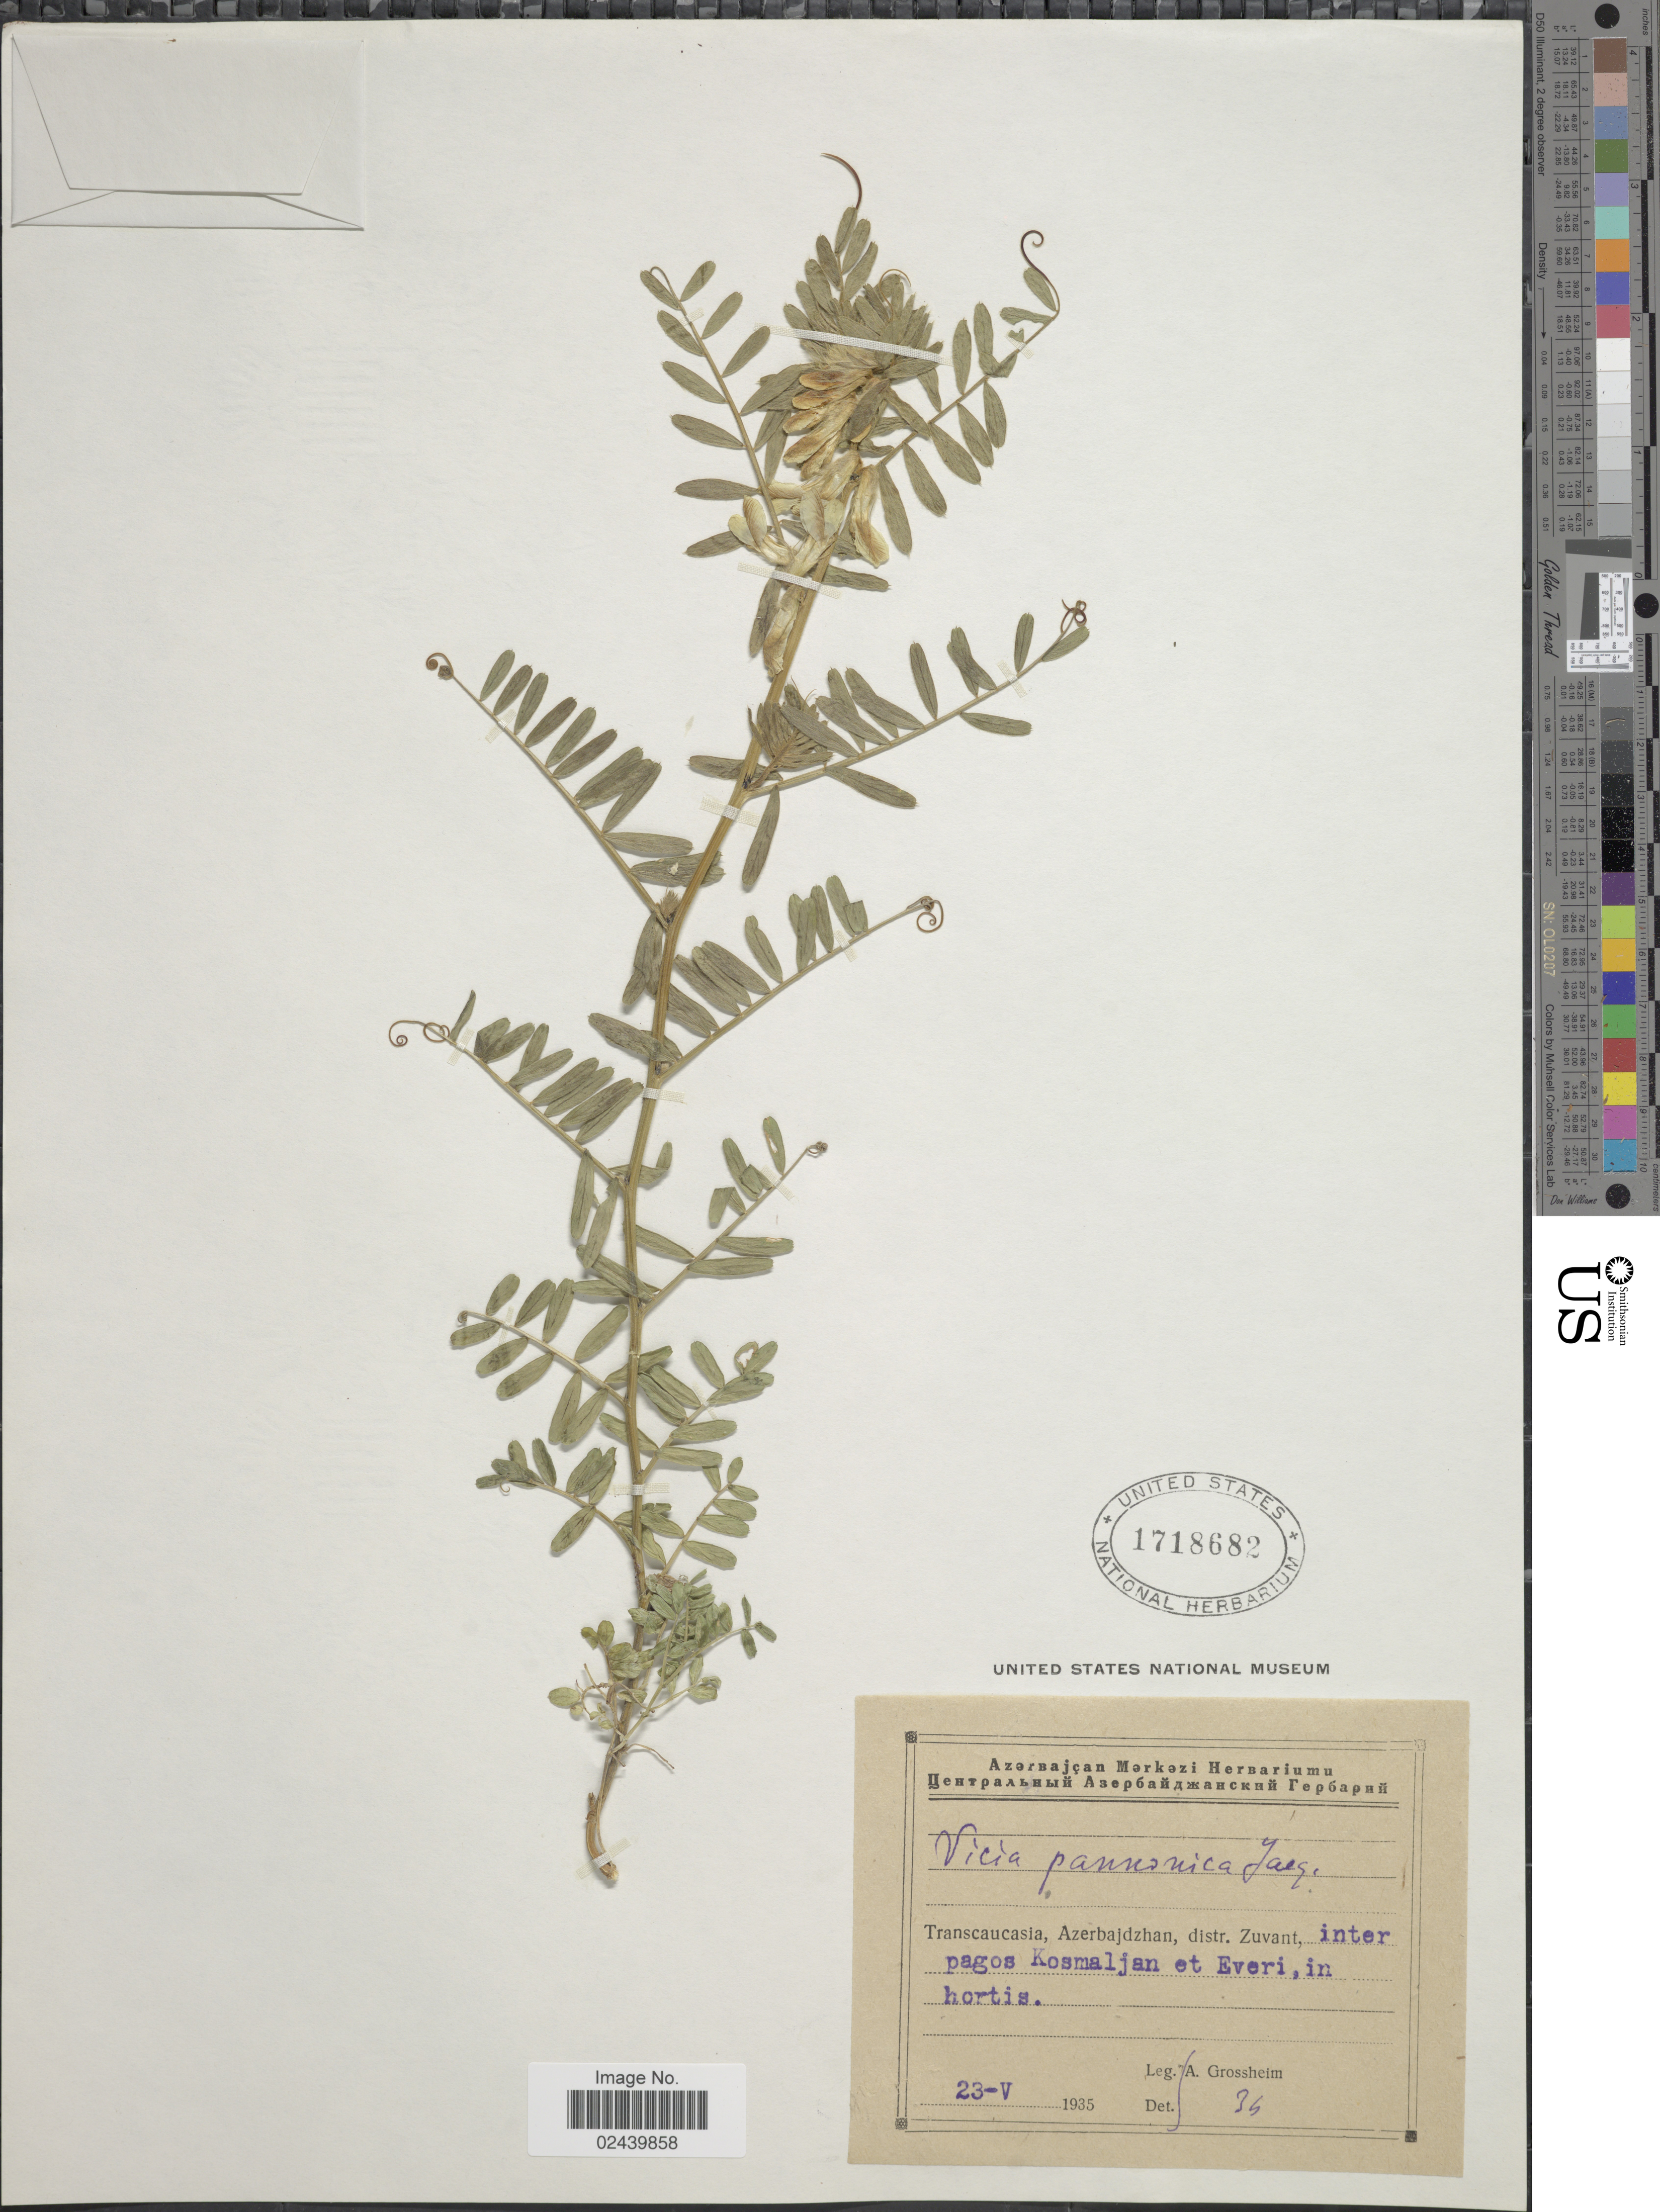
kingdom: Plantae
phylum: Tracheophyta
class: Magnoliopsida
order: Fabales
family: Fabaceae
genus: Vicia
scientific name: Vicia pannonica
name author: Crantz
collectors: A. Grossheim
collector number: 34?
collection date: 1935-05-23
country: Azerbaijan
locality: Transcaucasia, distr. Zuvant, inter pagos Kosmaljan et Everi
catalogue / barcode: US 1718682